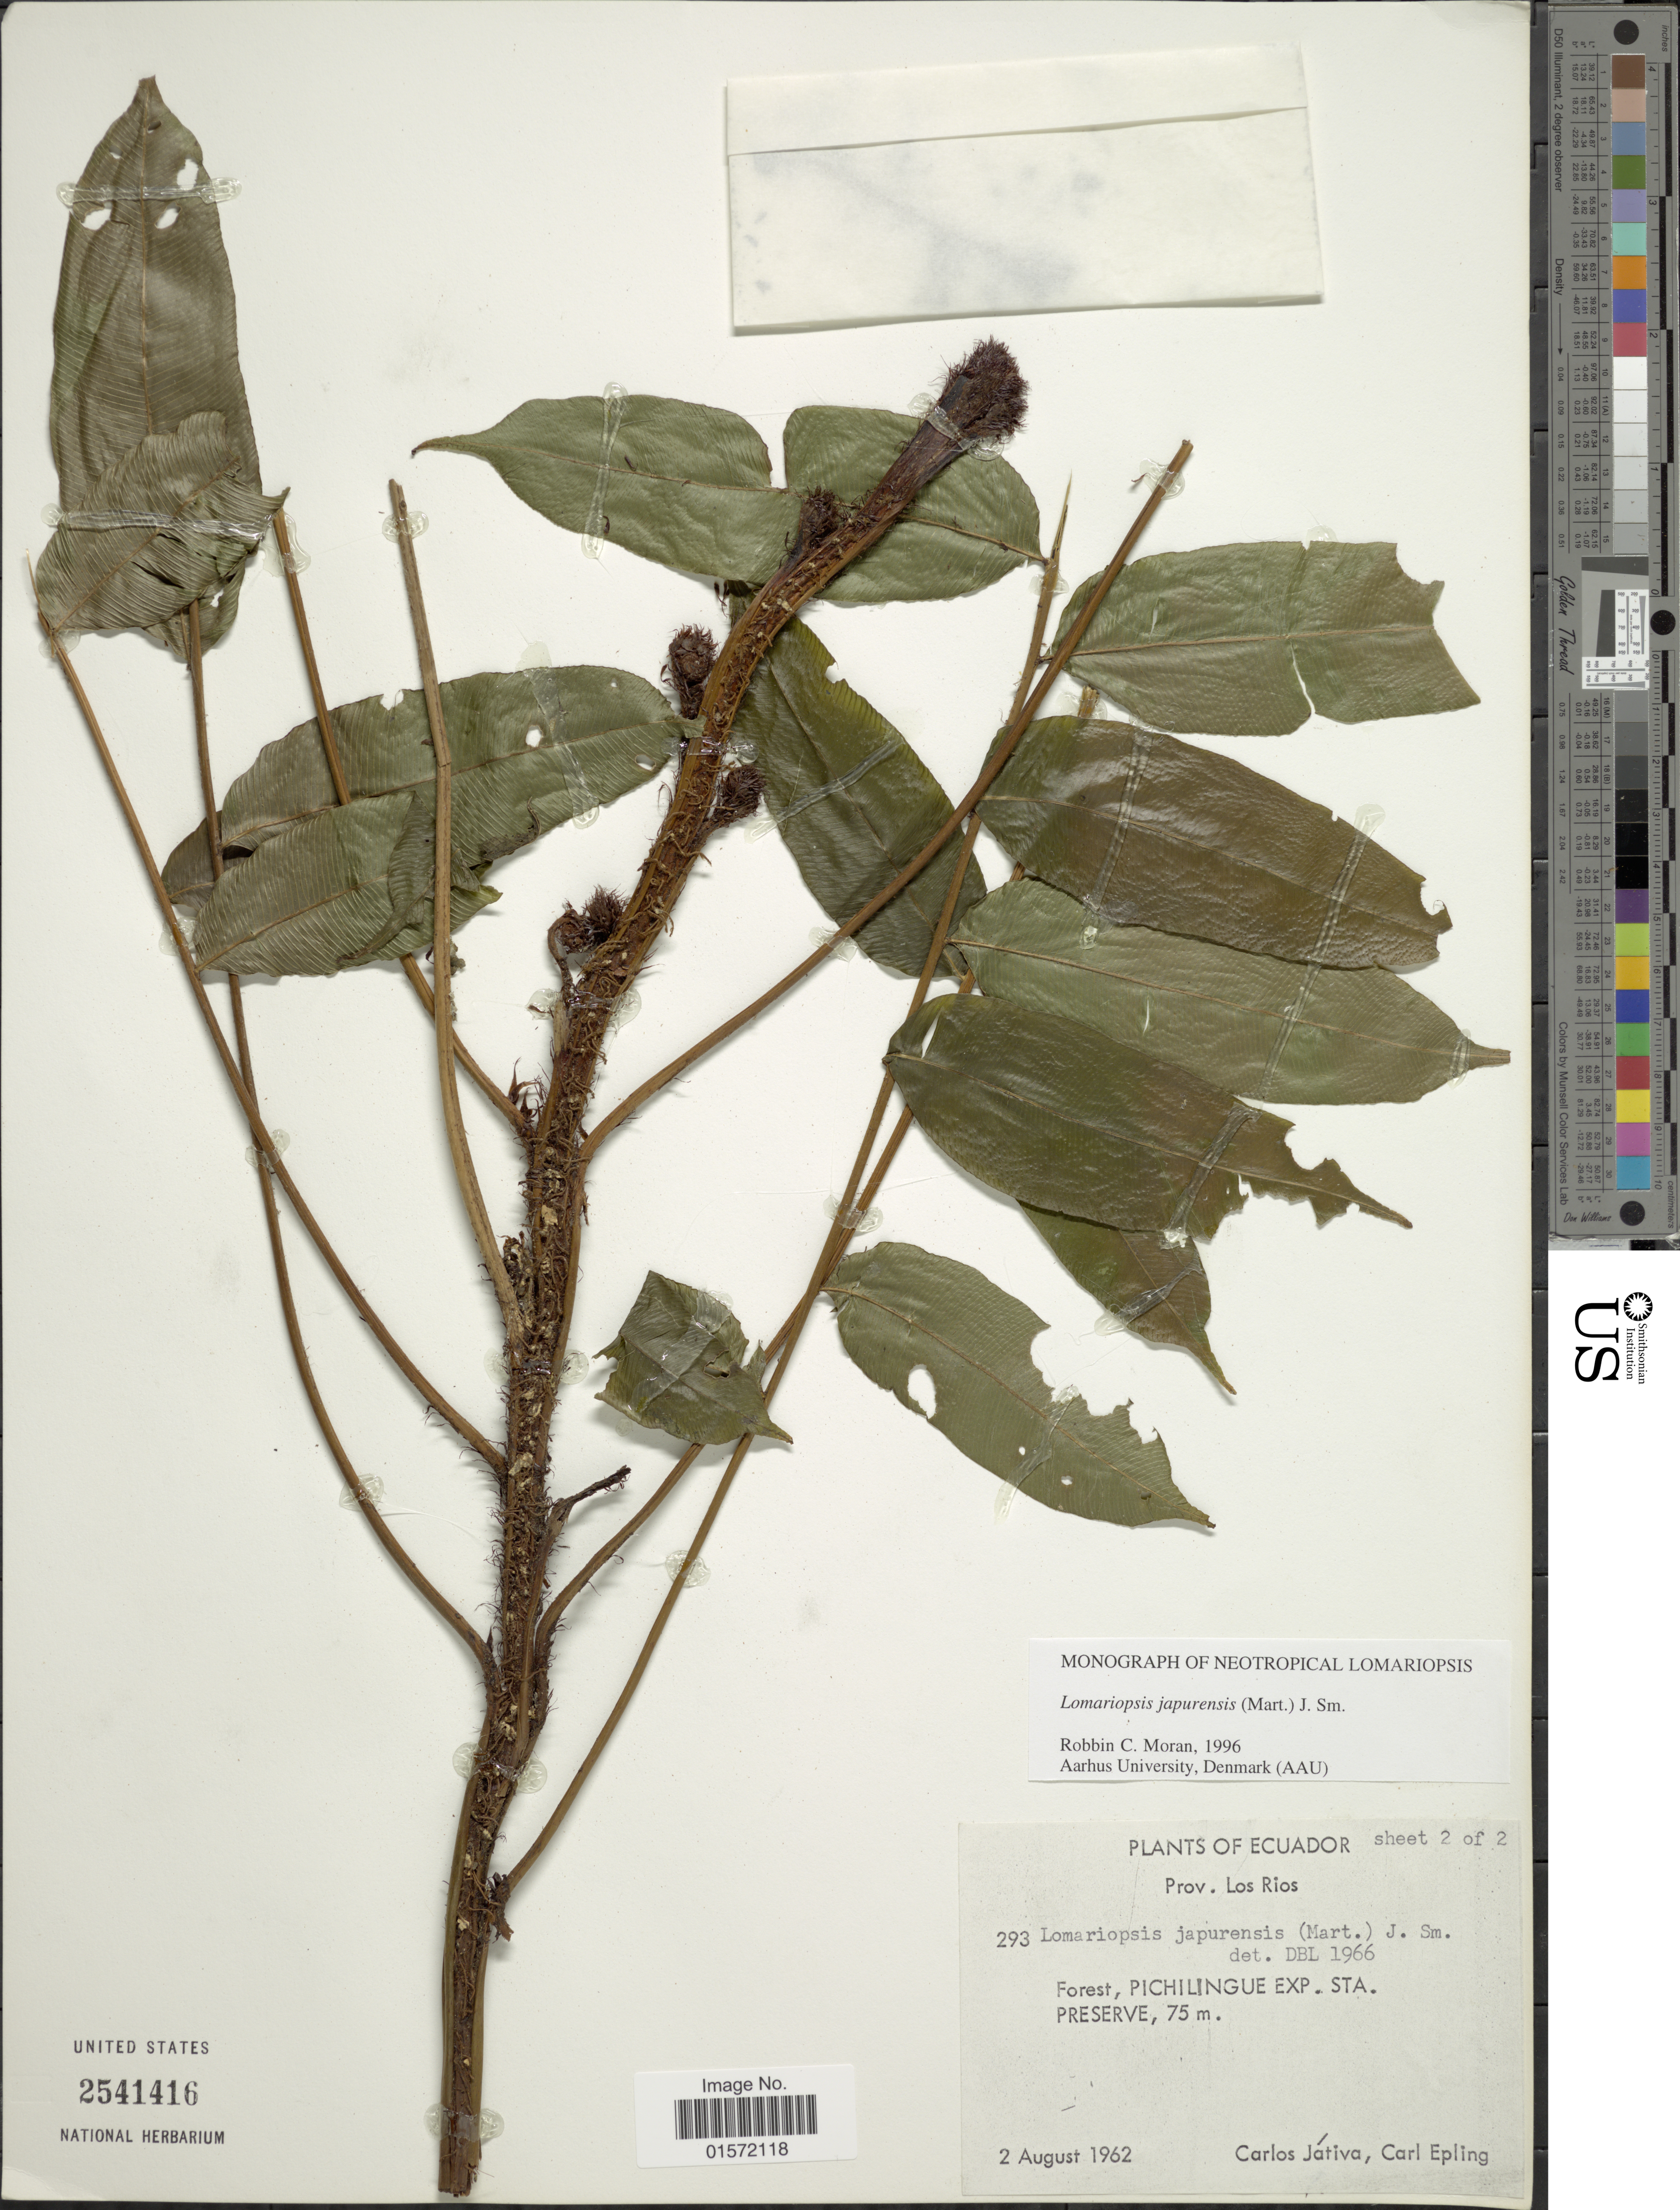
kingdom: Plantae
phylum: Tracheophyta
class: Polypodiopsida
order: Polypodiales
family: Lomariopsidaceae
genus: Lomariopsis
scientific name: Lomariopsis japurensis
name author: (Mart.) J. Sm.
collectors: C. D. Játiva & C. C. Epling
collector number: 293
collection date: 1962-08-02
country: Ecuador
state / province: Los Ríos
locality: Forest, Pichilingue Exp. Sta. Preserve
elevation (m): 75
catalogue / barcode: US 2541416